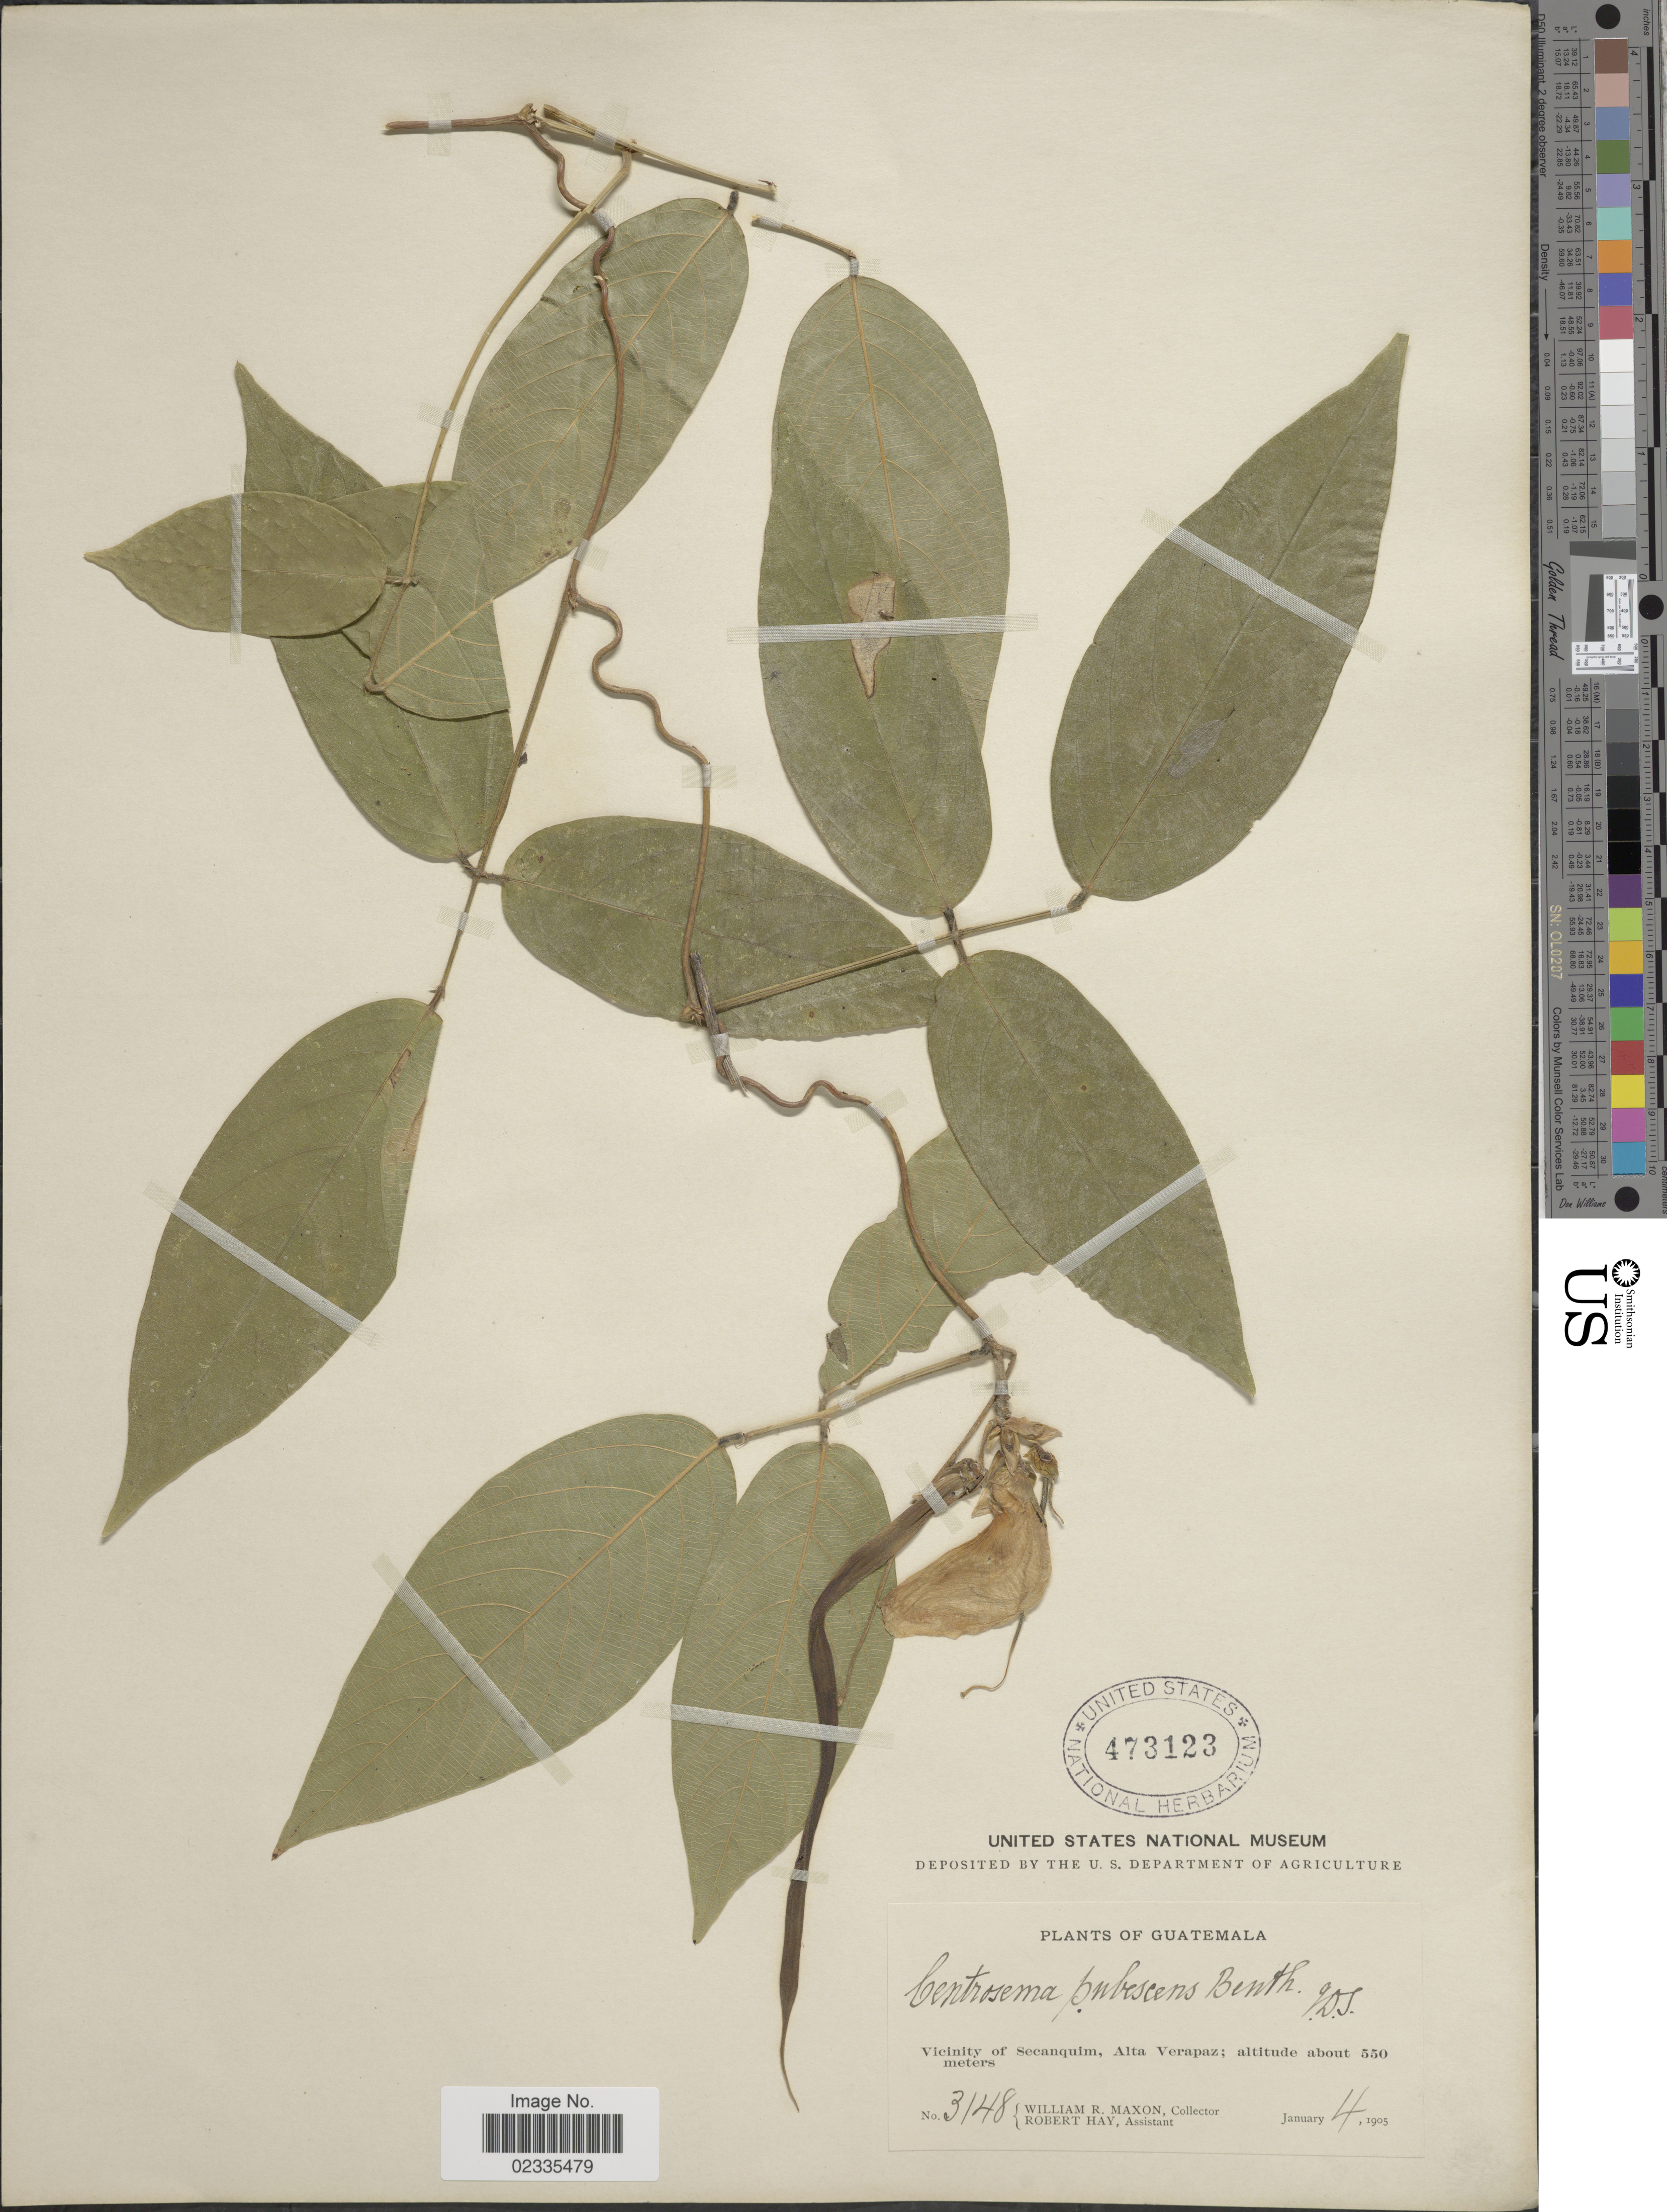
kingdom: Plantae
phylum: Tracheophyta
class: Magnoliopsida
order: Fabales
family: Fabaceae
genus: Centrosema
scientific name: Centrosema pubescens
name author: Benth.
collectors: W. R. Maxon & R. Hay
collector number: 3148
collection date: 1905-01-04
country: Guatemala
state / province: Alta Verapaz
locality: Vicinity of Secanquim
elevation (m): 550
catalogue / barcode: US 473123